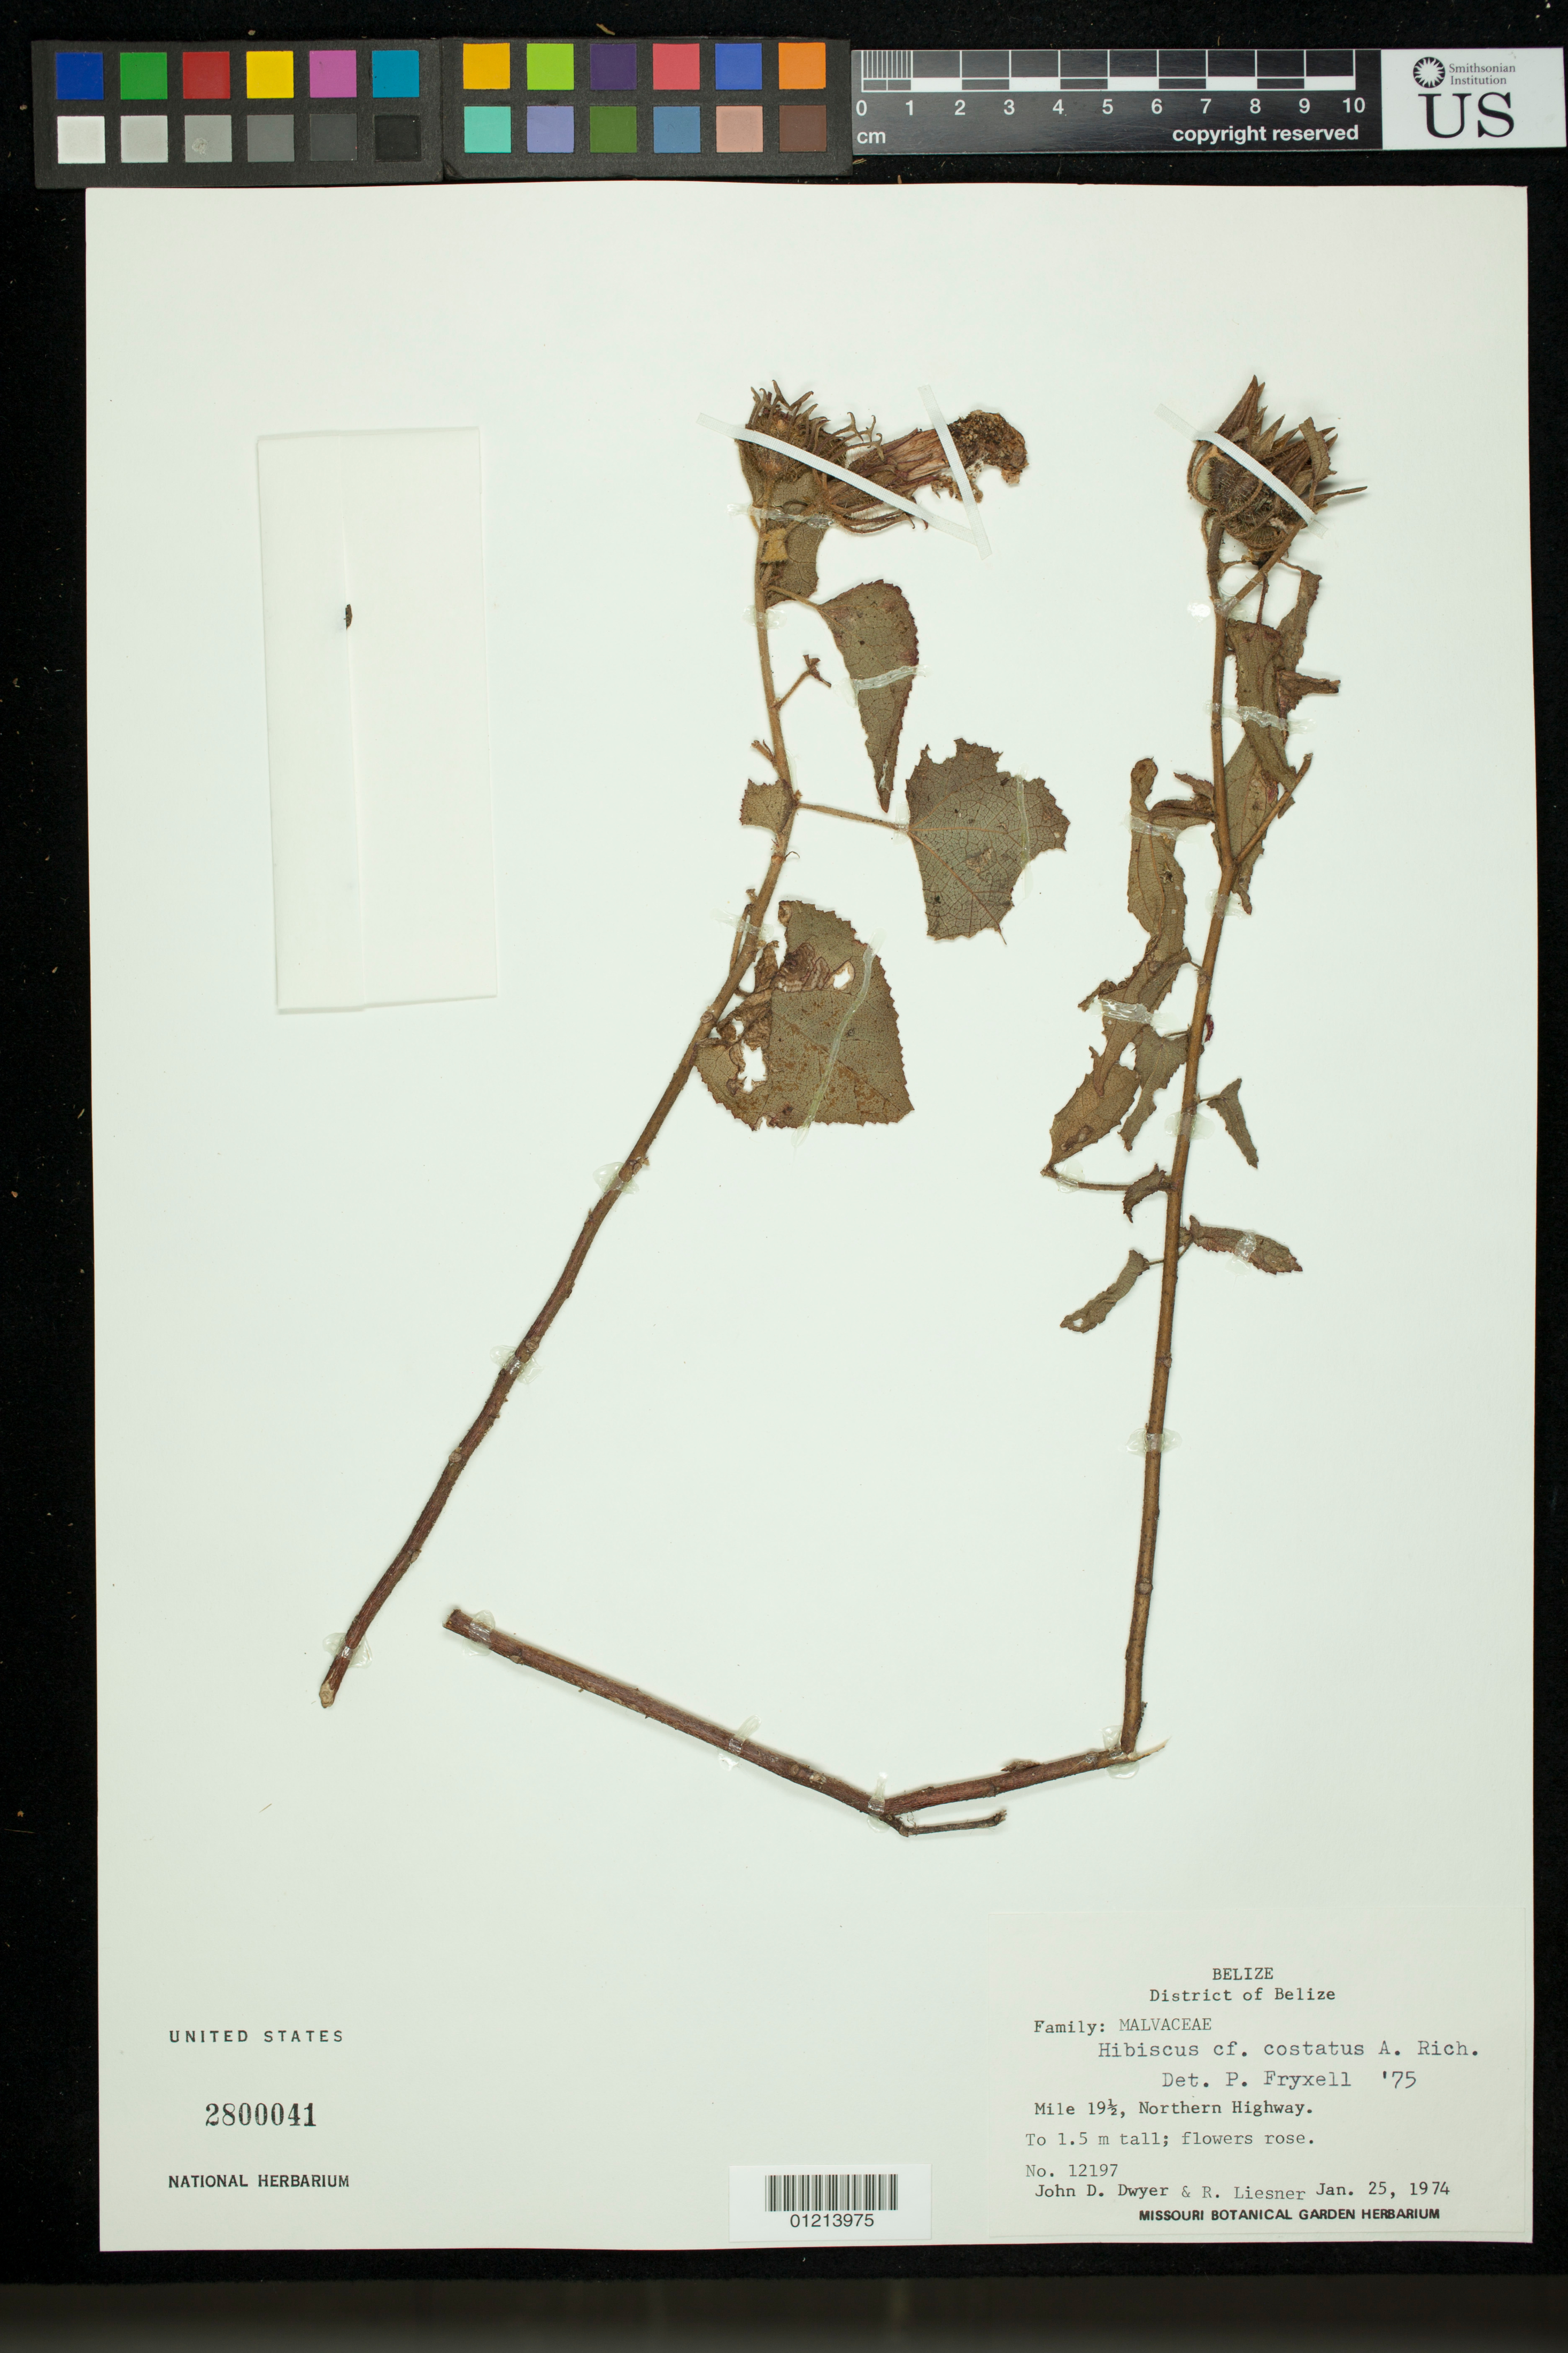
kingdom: Plantae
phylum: Tracheophyta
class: Magnoliopsida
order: Malvales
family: Malvaceae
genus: Sabdariffa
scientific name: Sabdariffa costata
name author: (A. Rich.) M.M. Hanes & R.L. Barrett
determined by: Dorr, Laurence J., Curator (BOT), Smithsonian Institution - National Museum of Natural History (UNITED STATES)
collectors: J. D. Dwyer & R. L. Liesner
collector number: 12197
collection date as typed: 25 Jan 1974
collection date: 1974-01-25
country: Belize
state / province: Belize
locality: District of Belize. Mile 19½, Northern Highway.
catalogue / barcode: US 2800041